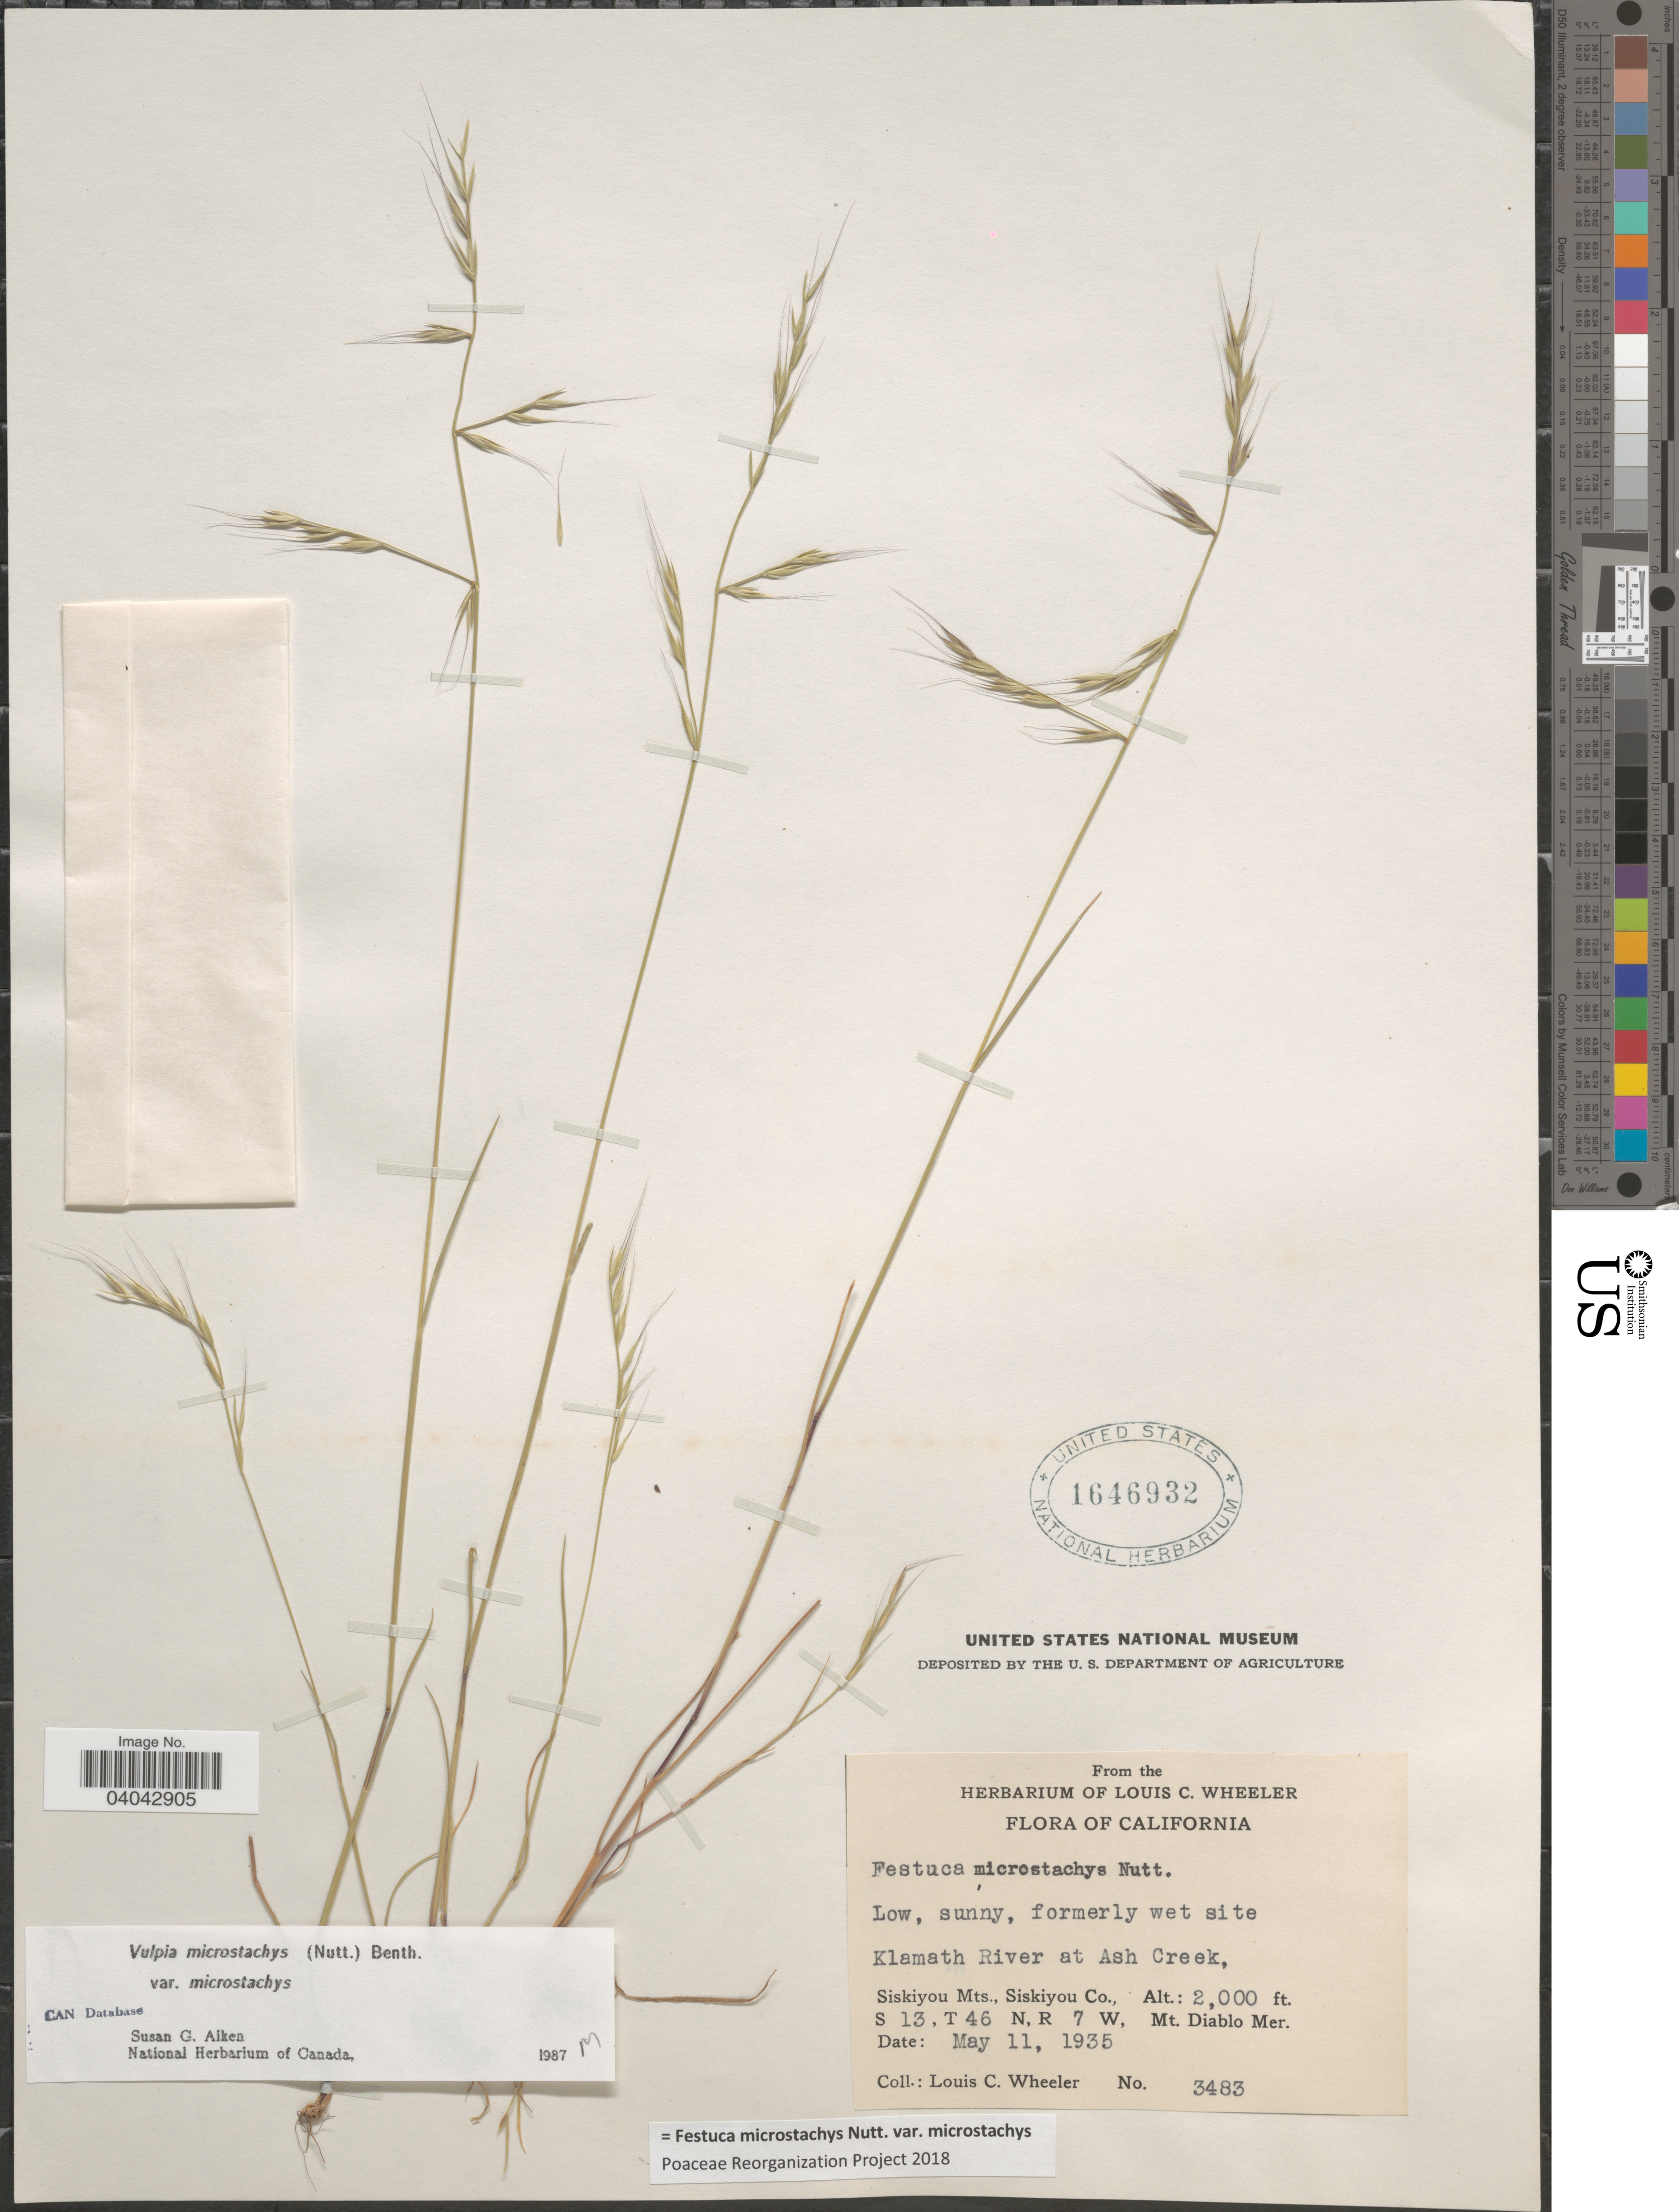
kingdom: Plantae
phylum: Tracheophyta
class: Liliopsida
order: Poales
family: Poaceae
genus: Festuca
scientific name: Festuca microstachys var. microstachys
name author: Nutt.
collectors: L. C. Wheeler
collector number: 3483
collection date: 1935-05-11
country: United States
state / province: California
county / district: Siskiyou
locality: Low, sunny, formerly wet site Klamath River at Ash Creek, Siskiyou Mts., Siskiyou Co. S 13, T 46 N, R 7 W, Mt. Diablo Mer.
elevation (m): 610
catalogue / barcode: US 1646932